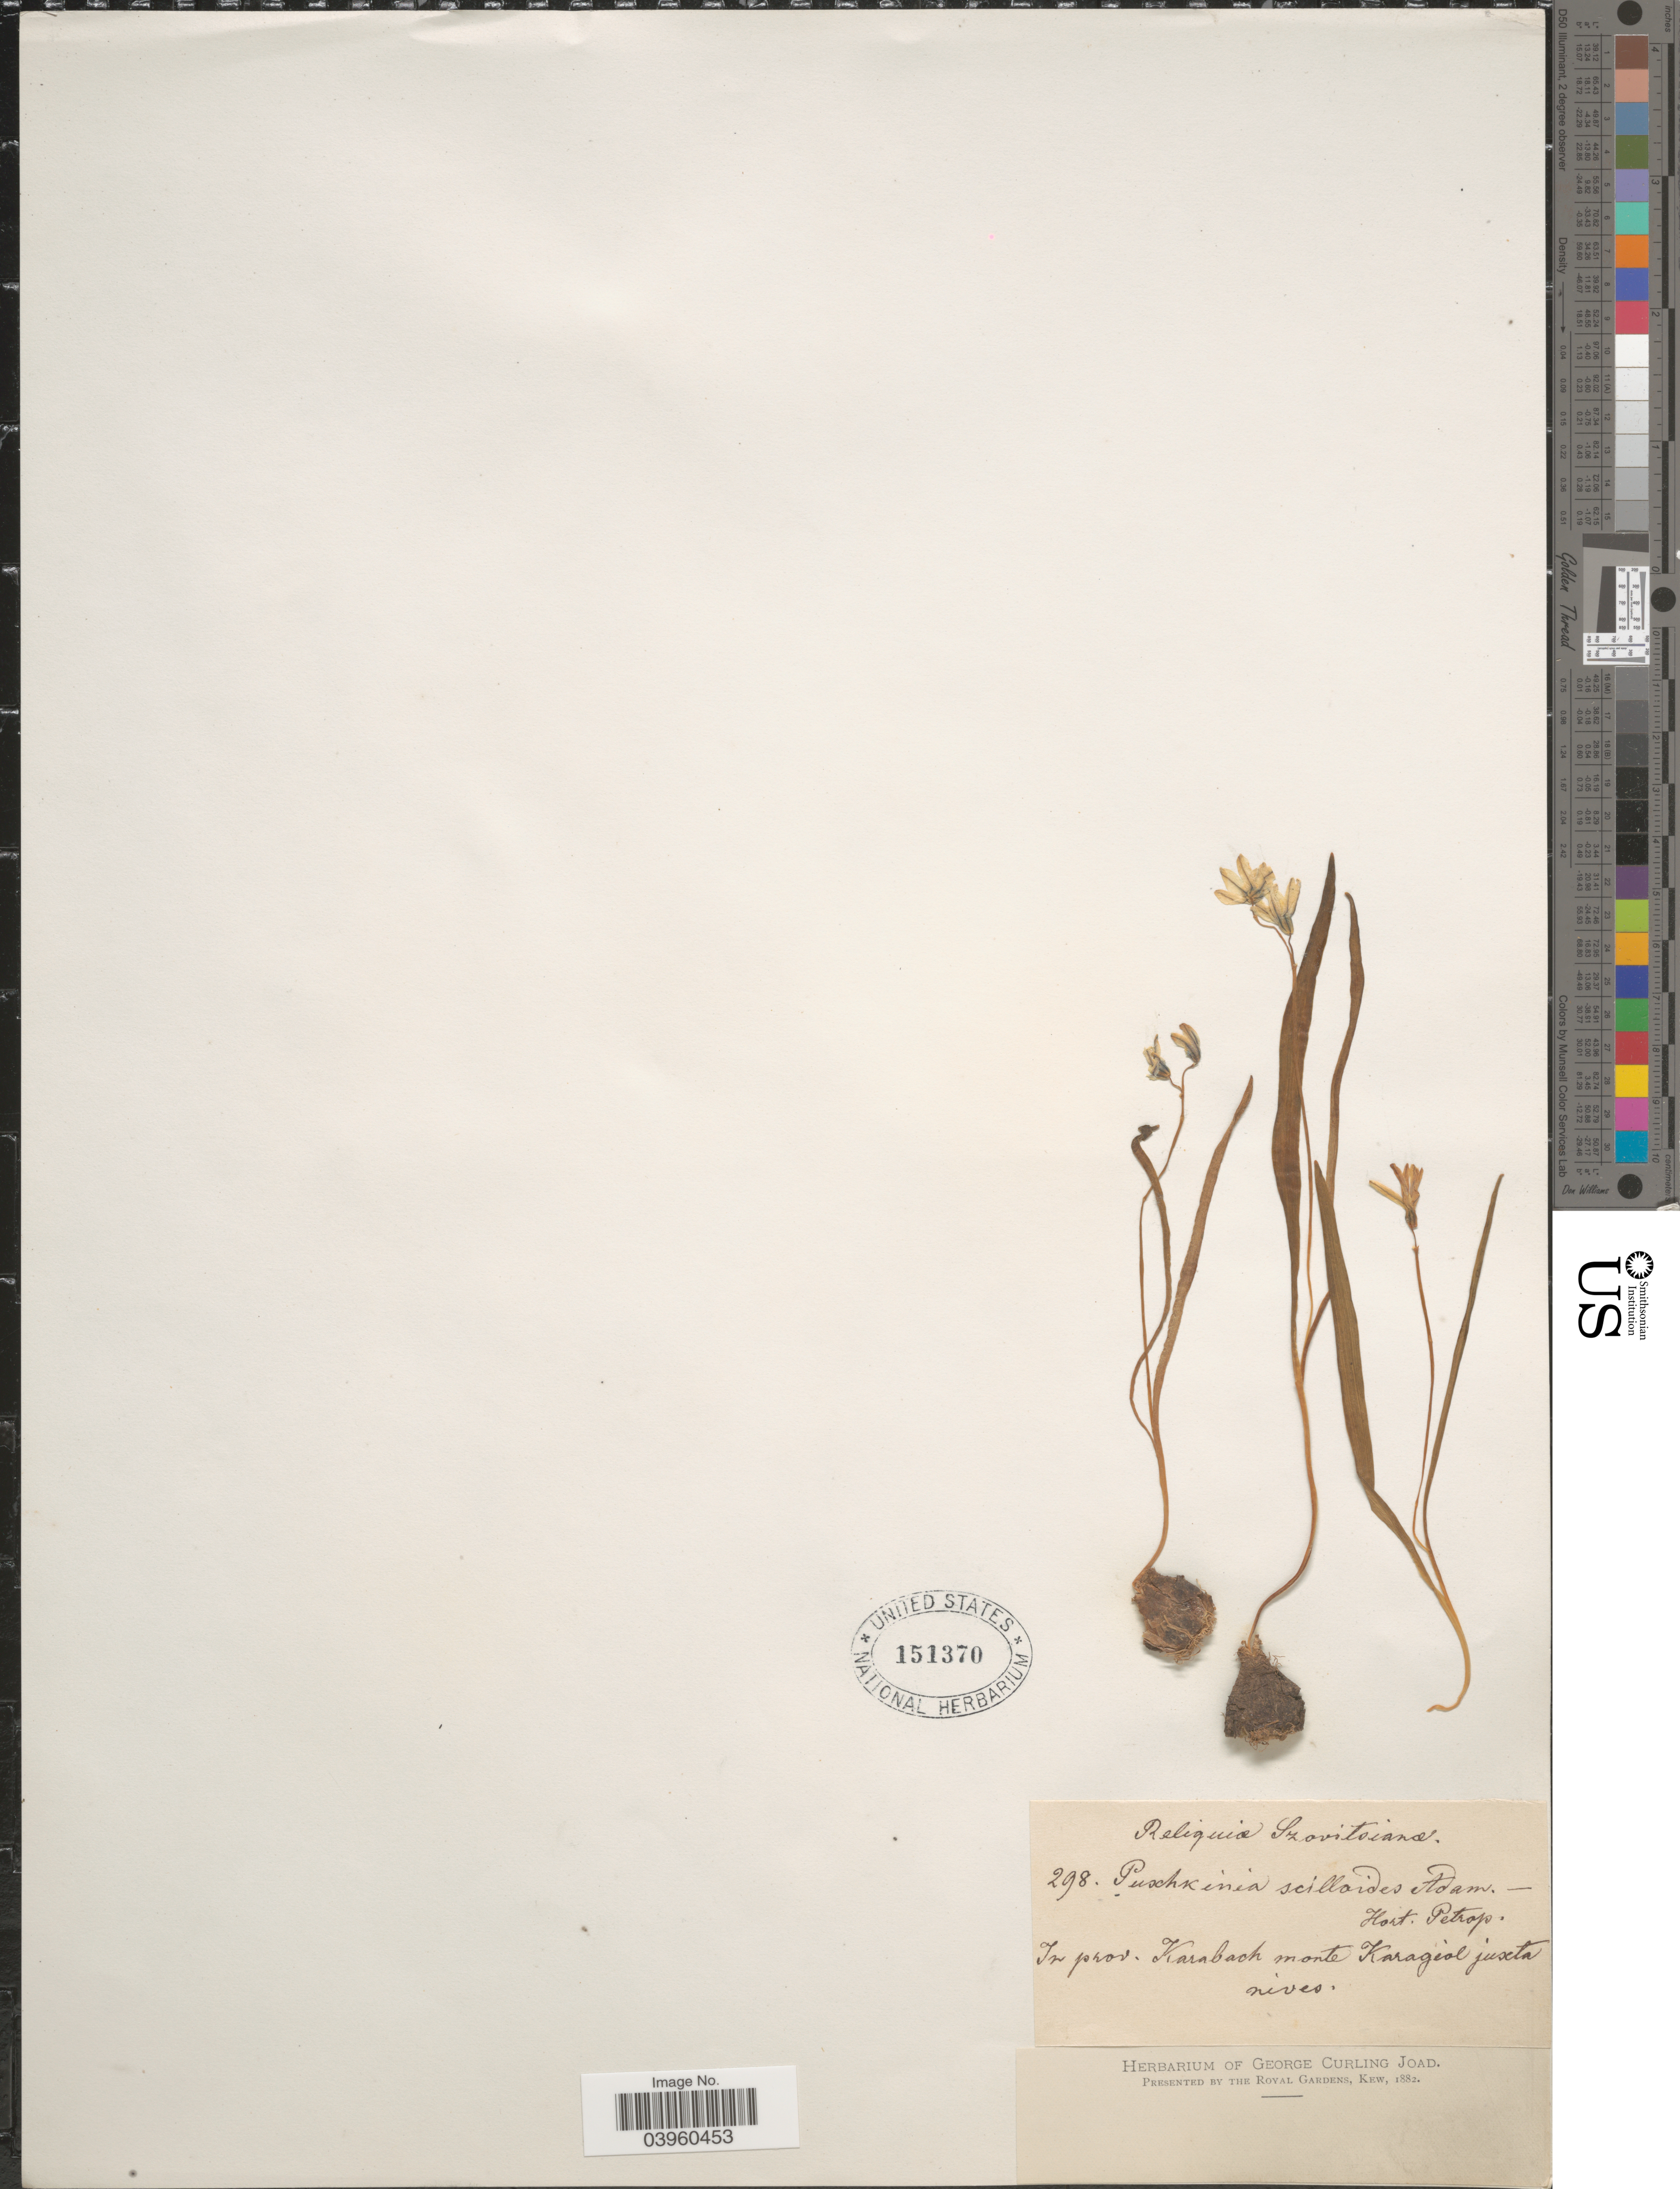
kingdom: Plantae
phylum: Tracheophyta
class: Liliopsida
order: Asparagales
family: Asparagaceae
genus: Puschkinia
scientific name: Puschkinia scilloides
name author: Adams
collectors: Szovits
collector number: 298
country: Azerbaijan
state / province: Nagorno-Karabakh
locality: In prov. Karabach monte Karagiol juxta nives.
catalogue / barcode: US 151370